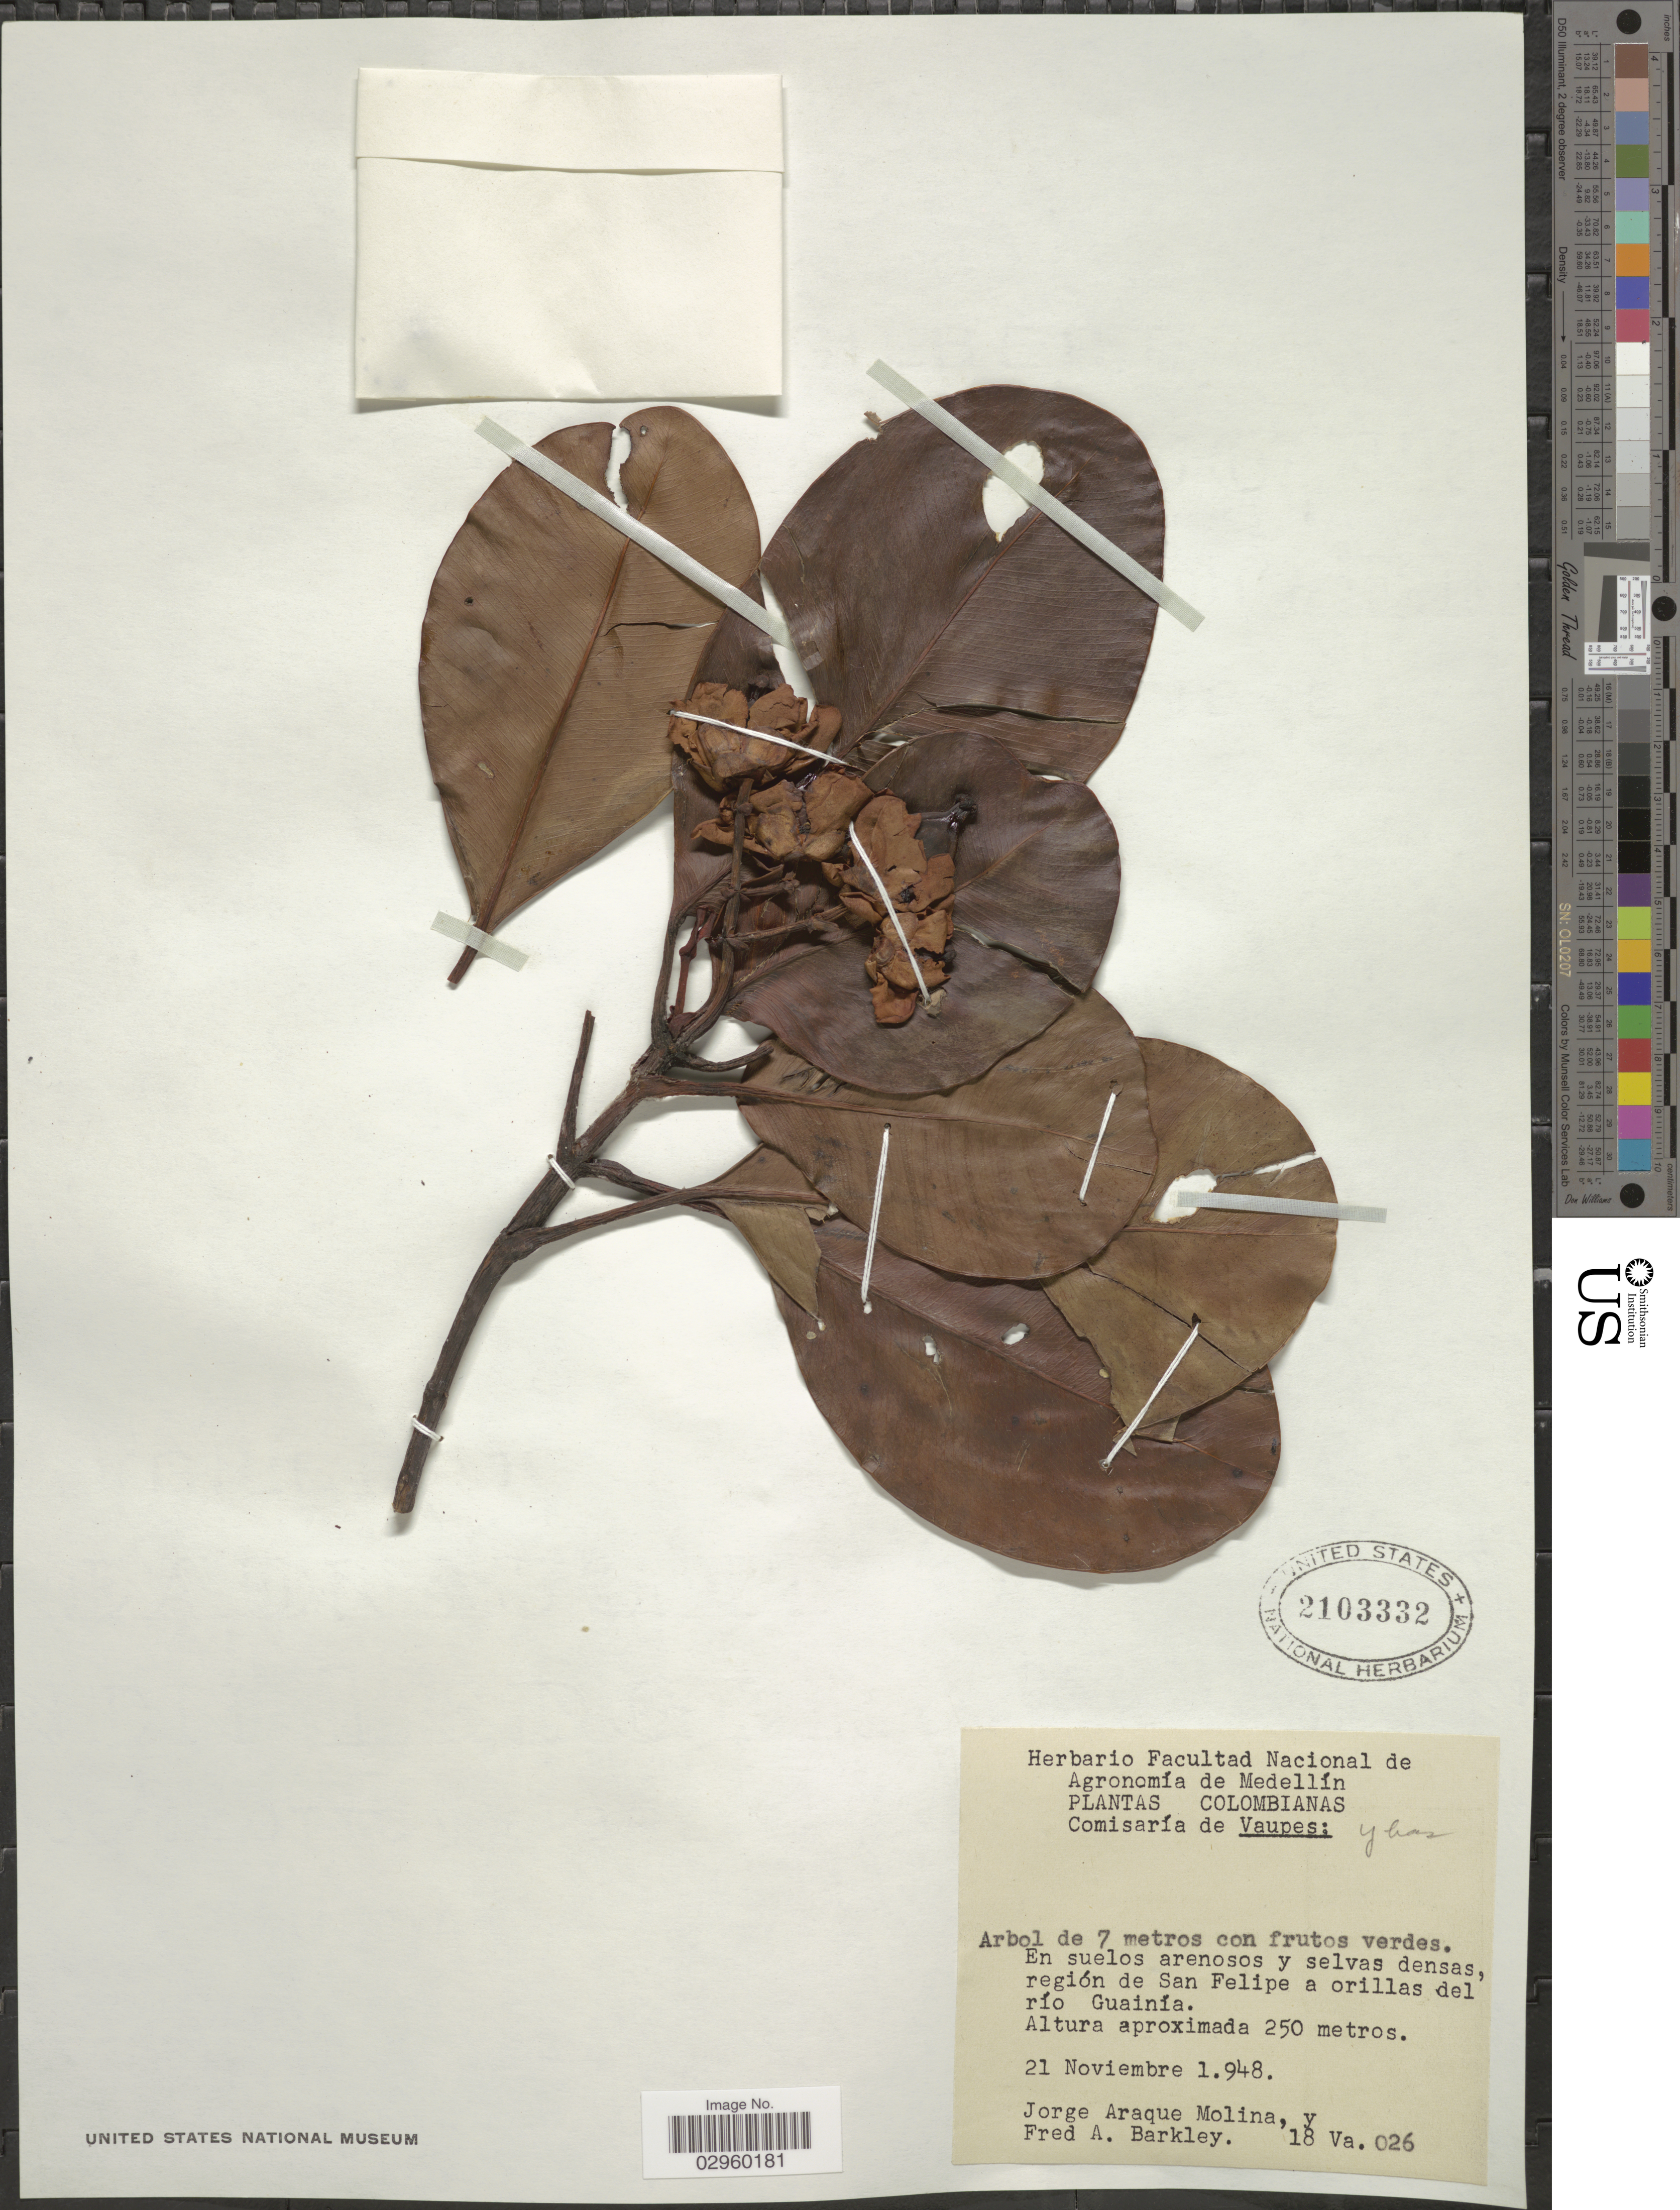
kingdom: Plantae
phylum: Tracheophyta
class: Magnoliopsida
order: Malpighiales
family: Clusiaceae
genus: Clusia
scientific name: Clusia sp.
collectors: J. A. Molina & F. A. Barkley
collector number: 18 Va. 026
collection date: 1948-11-21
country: Colombia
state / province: Vaupés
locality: Comisaría de Vaupes, En suelos arenosos y selvas densas, región de San Felipe a orillas del río Guainía.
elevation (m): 250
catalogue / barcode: US 2103332